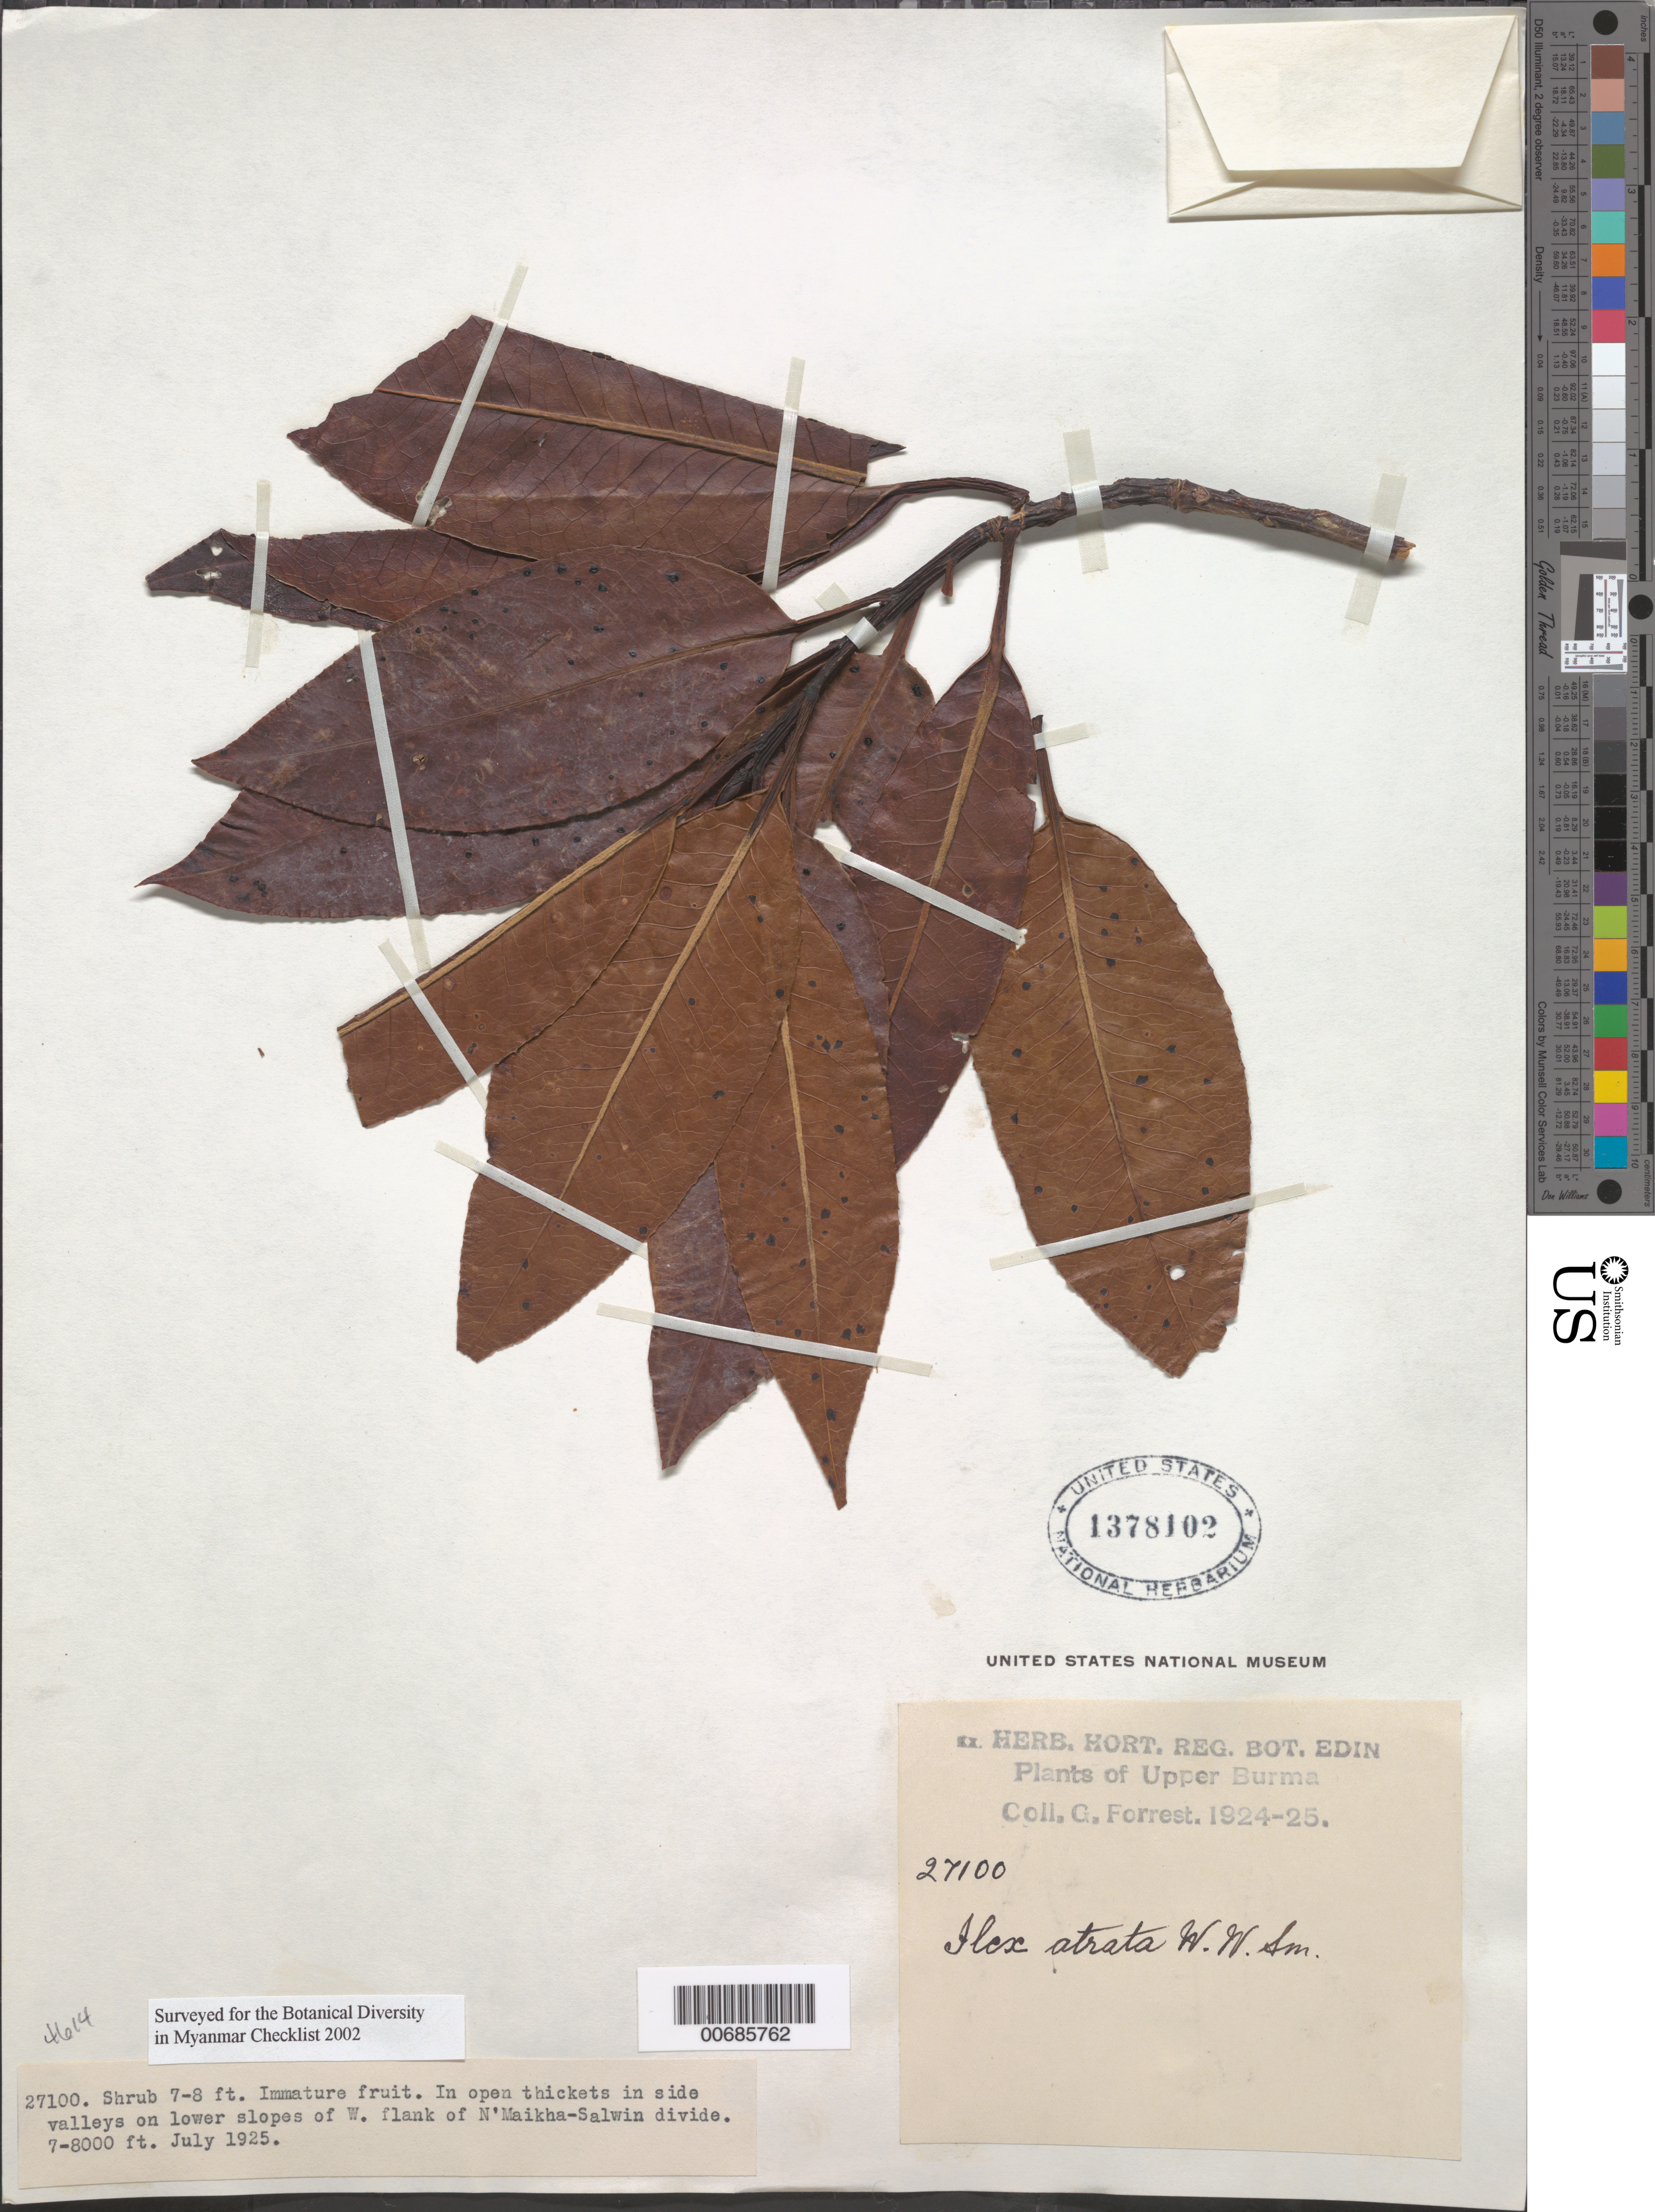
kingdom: Plantae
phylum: Tracheophyta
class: Magnoliopsida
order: Aquifoliales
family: Aquifoliaceae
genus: Ilex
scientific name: Ilex atrata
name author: W.W. Sm.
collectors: G. Forrest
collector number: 27100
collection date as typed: Jul 1925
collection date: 1925-07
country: Myanmar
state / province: Kachin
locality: N'Maikha-Salwin Divide, W flank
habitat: Open thickets in sid valleys, lower slopes of W flank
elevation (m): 2134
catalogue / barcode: US 1378102